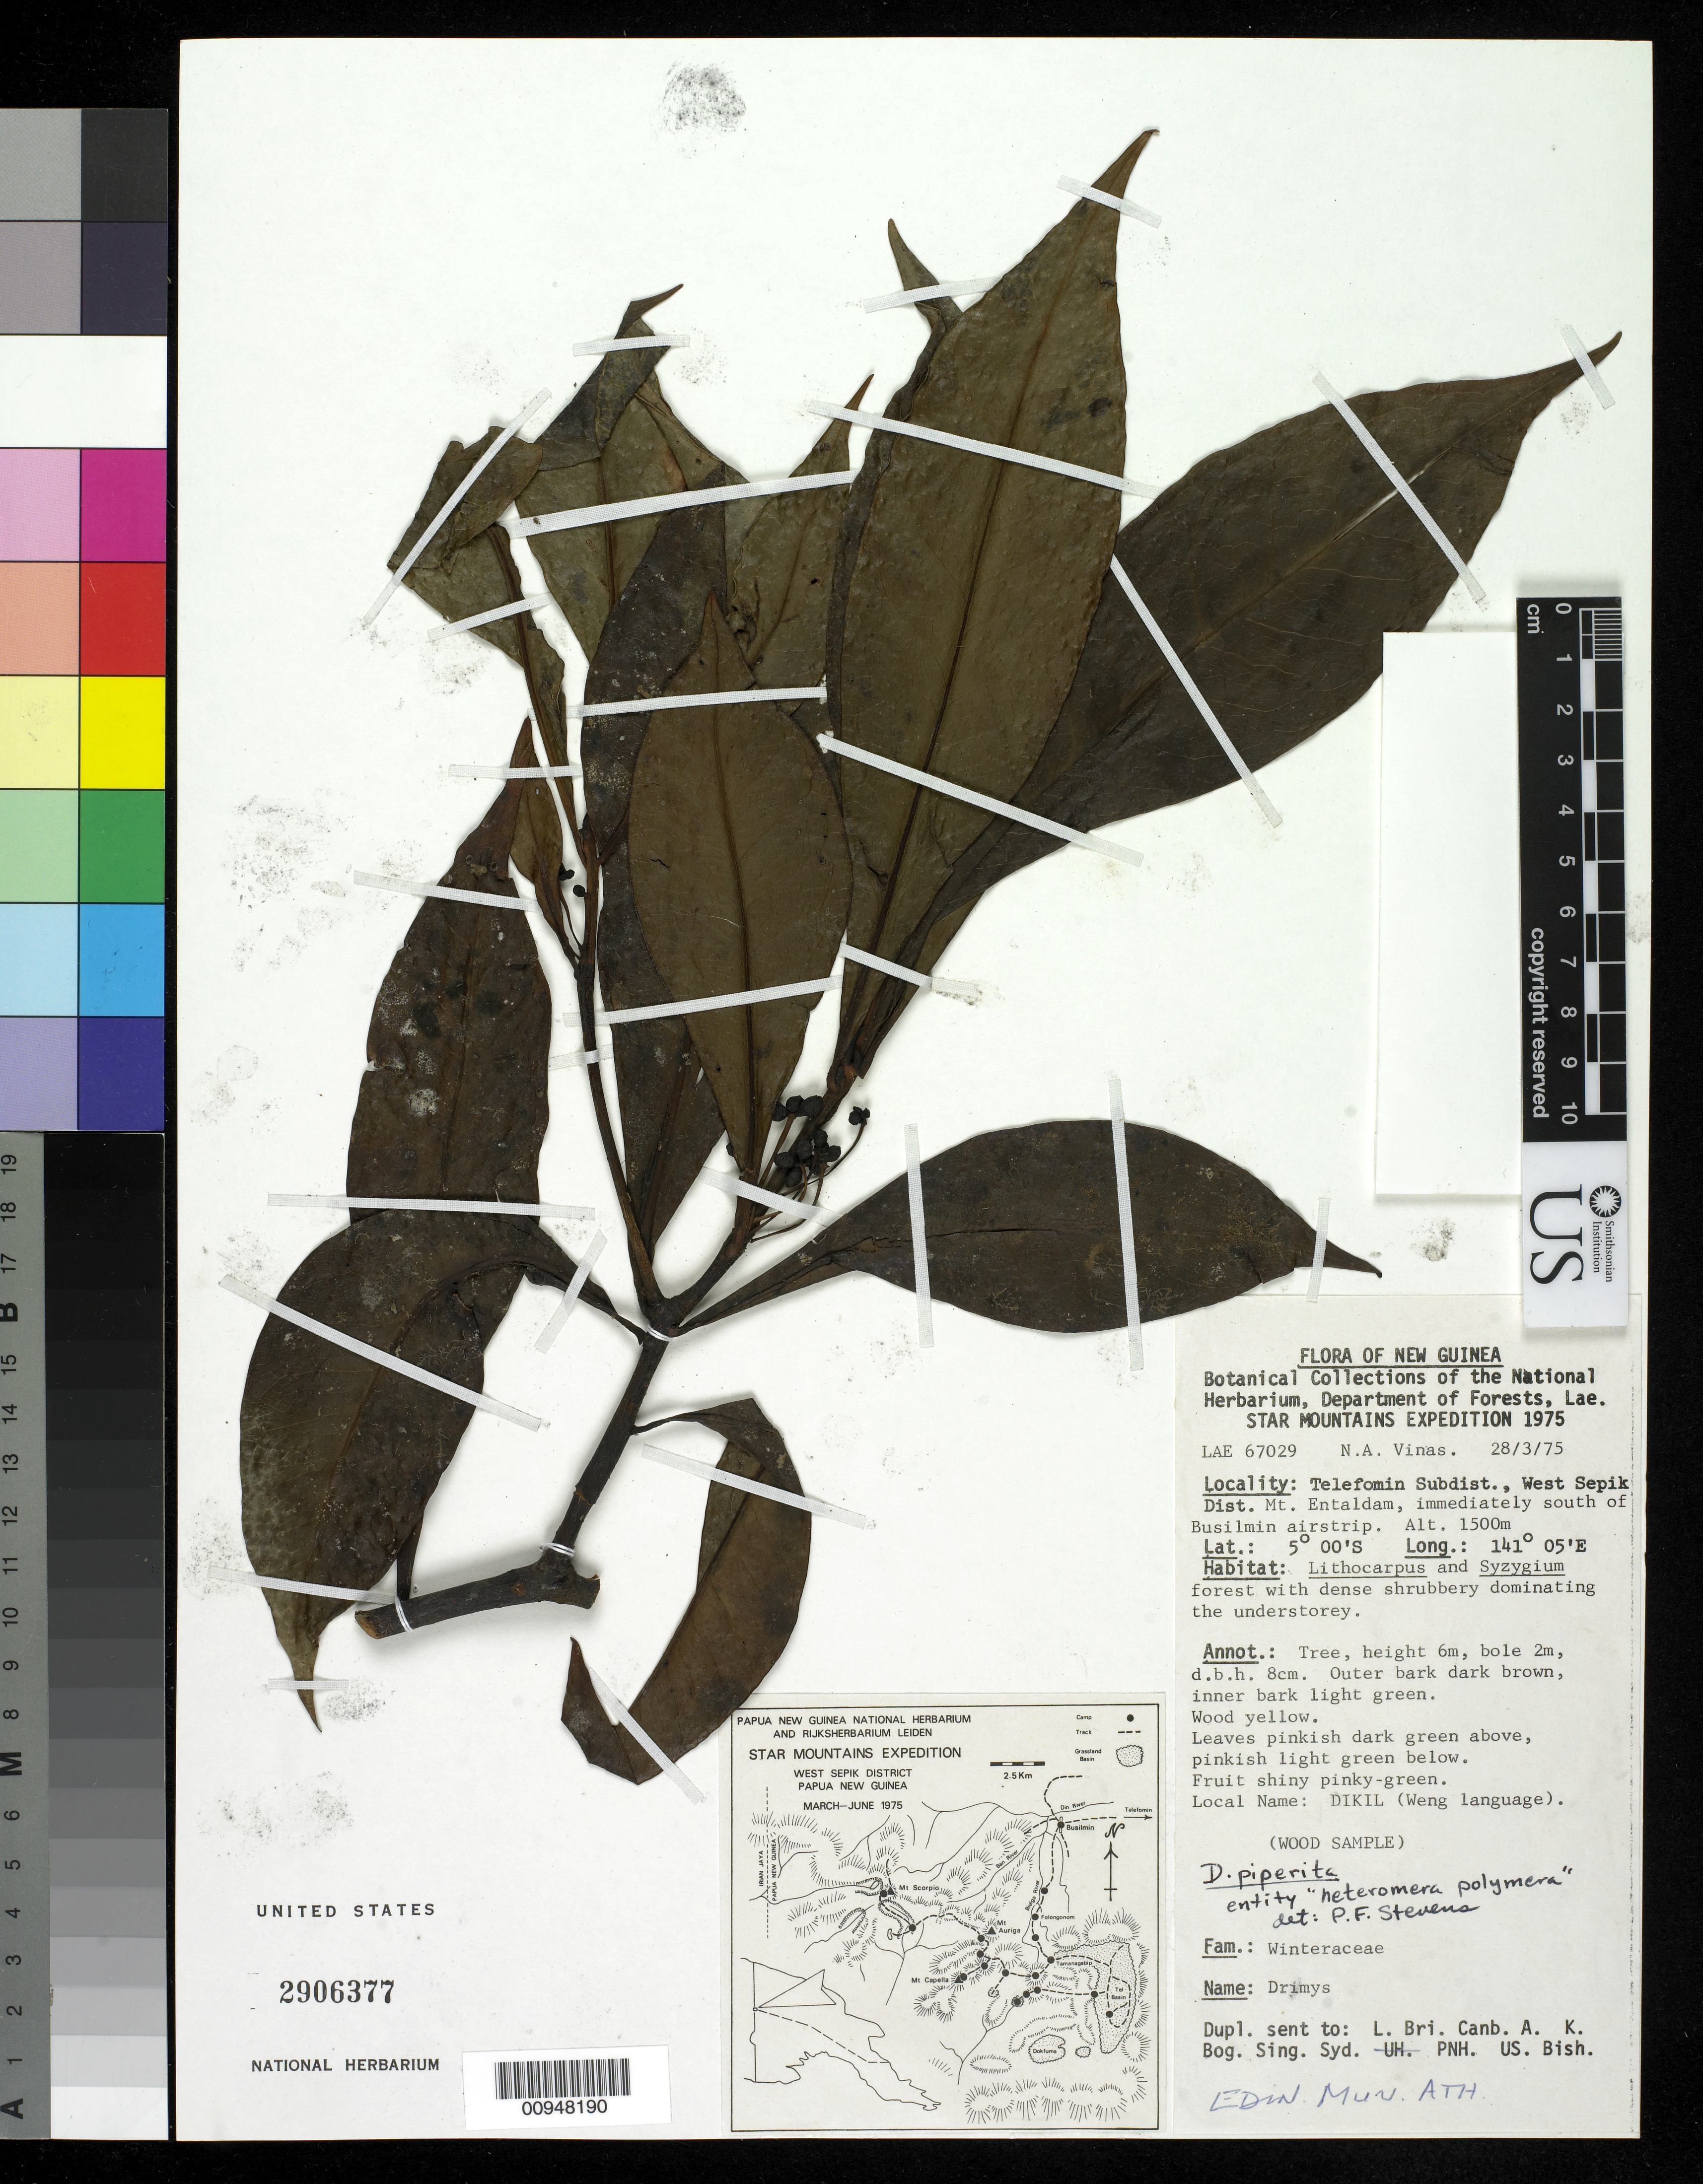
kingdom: Plantae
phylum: Tracheophyta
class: Magnoliopsida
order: Canellales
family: Winteraceae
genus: Tasmannia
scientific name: Tasmannia piperita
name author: (Hook. f.) Miers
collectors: N. Vinas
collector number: LAE 67029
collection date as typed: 28 Mar 1975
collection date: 1975-03-28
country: Papua New Guinea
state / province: Sandaun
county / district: Telefomin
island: New Guinea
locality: Mt. Entaldam, immediately S of Busilmin airstrip.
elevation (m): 1500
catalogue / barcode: US 2906377